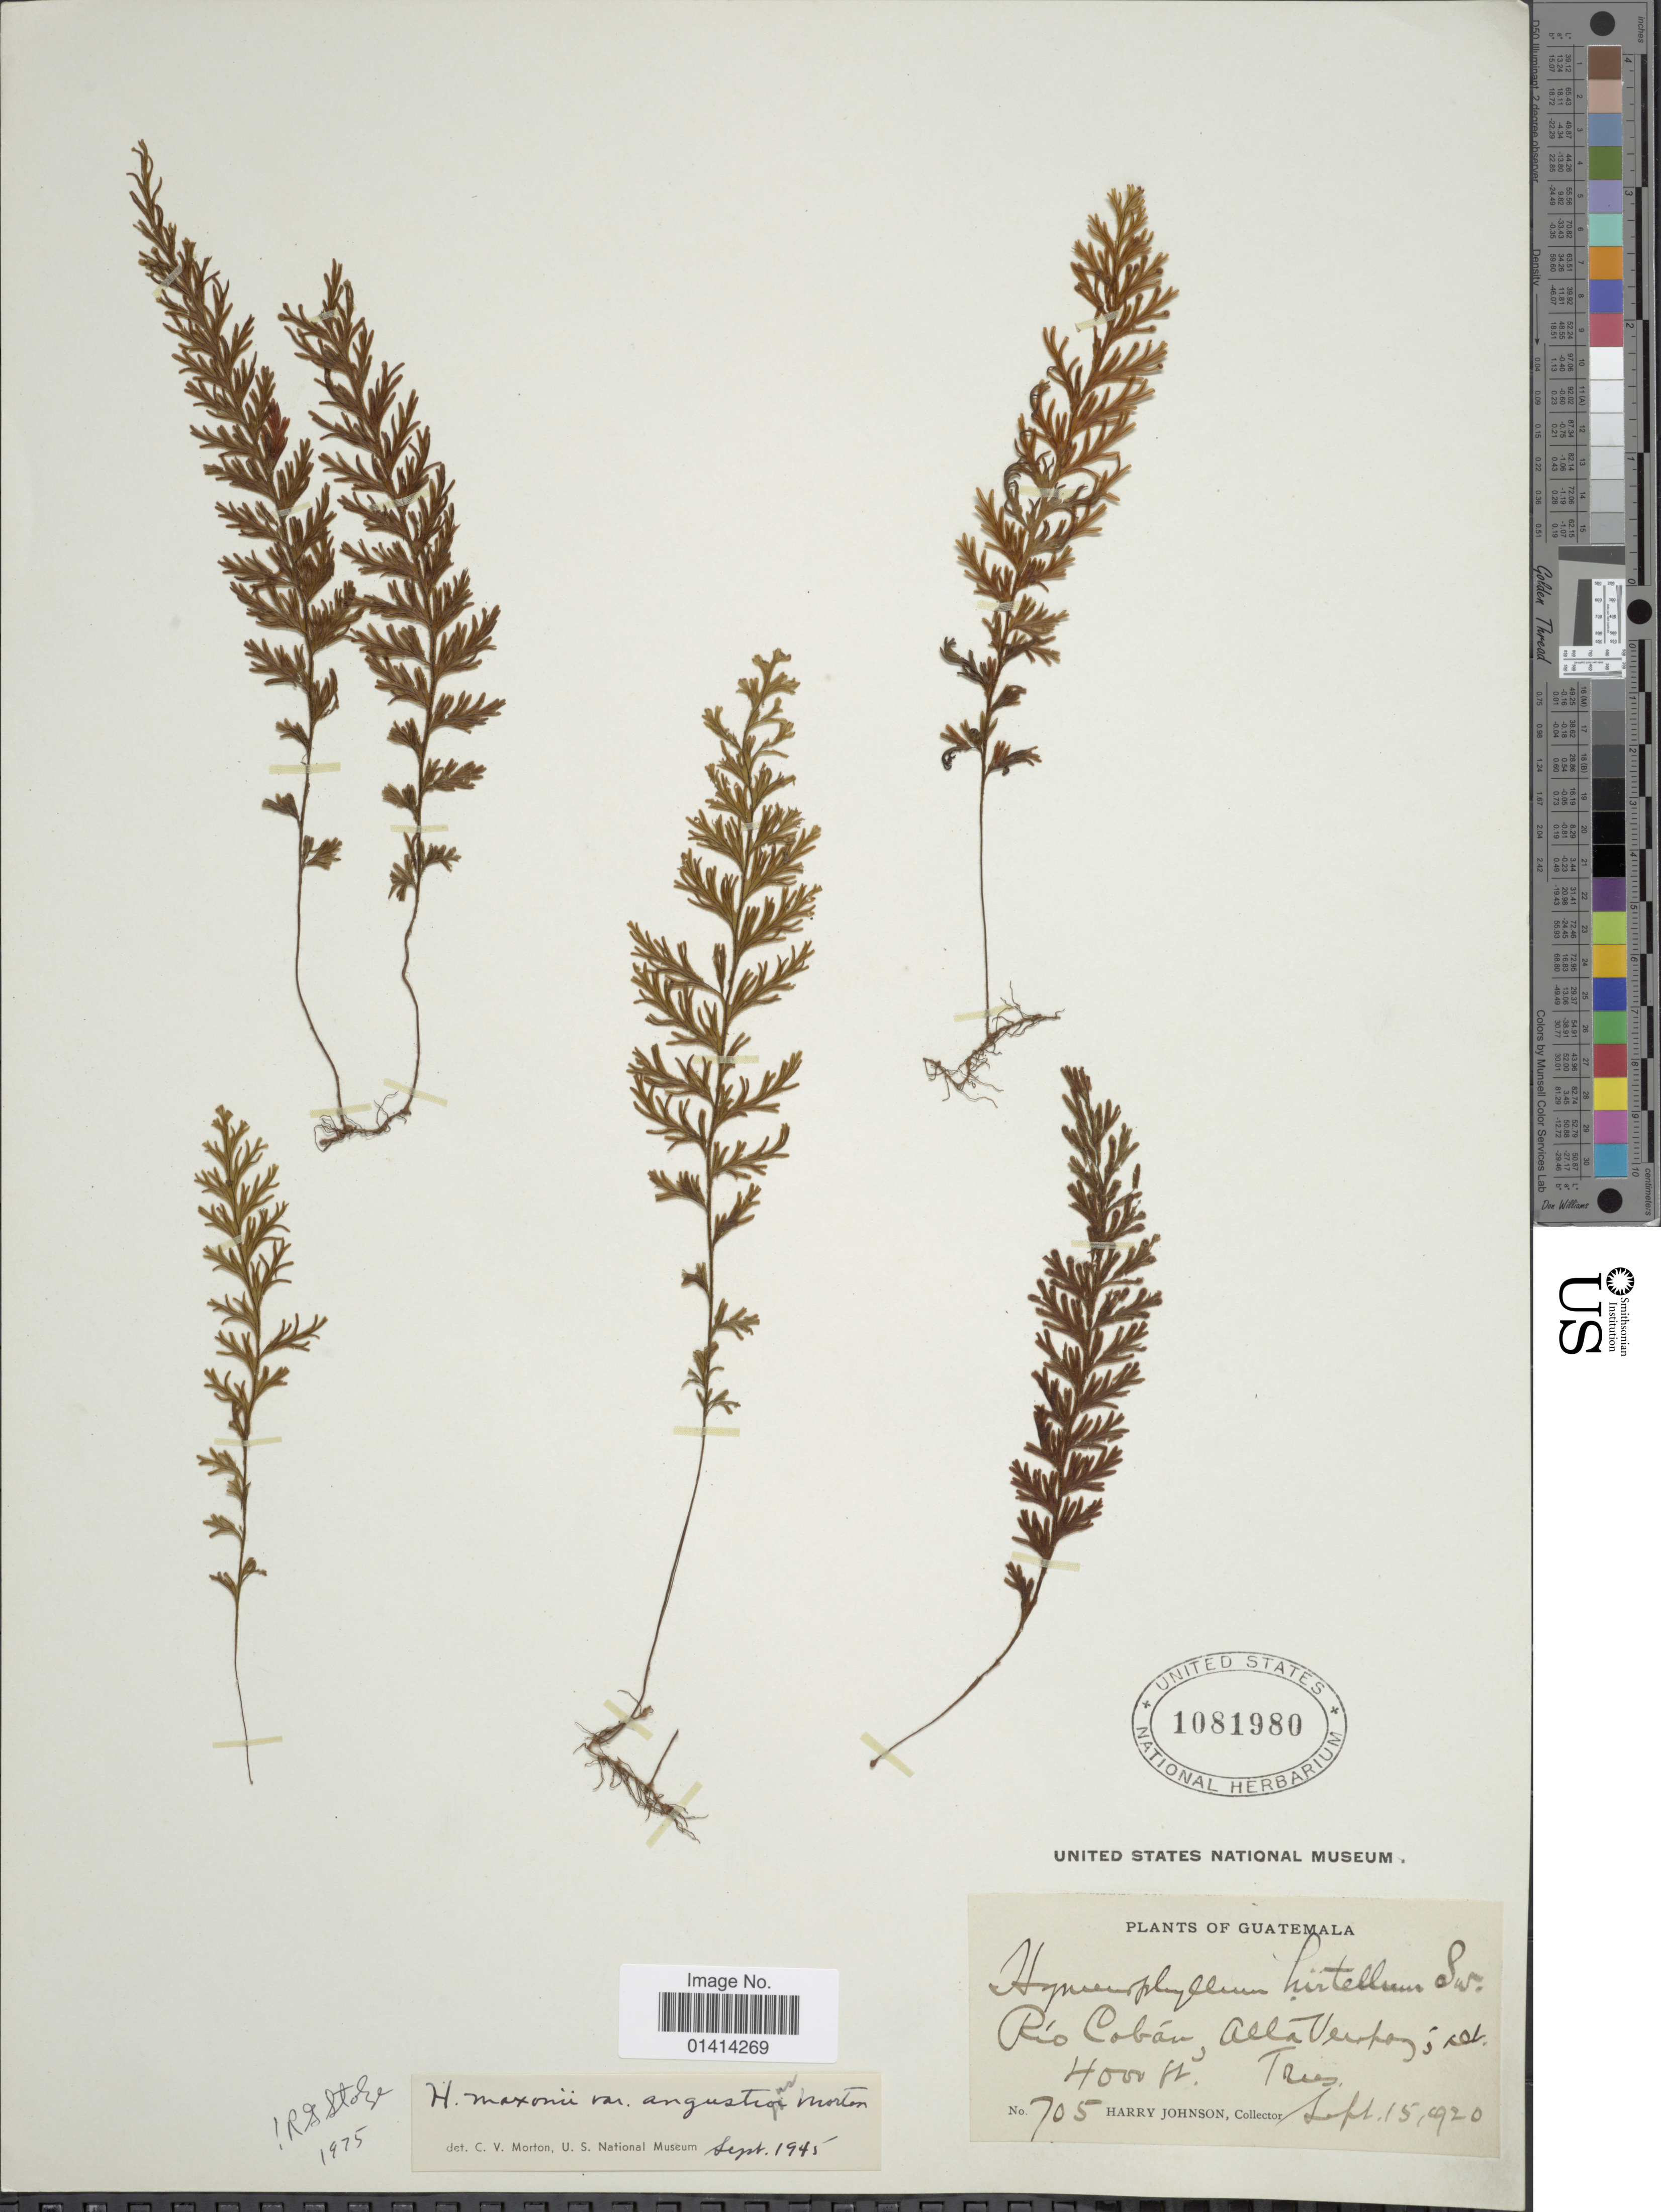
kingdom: Plantae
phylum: Tracheophyta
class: Polypodiopsida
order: Hymenophyllales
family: Hymenophyllaceae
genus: Hymenophyllum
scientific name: Hymenophyllum maxonii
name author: Christ ex C.V. Morton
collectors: H. Johnson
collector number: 705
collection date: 1920-09-15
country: Guatemala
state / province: Alta Verapaz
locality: Río Cobán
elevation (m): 1219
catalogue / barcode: US 1081980